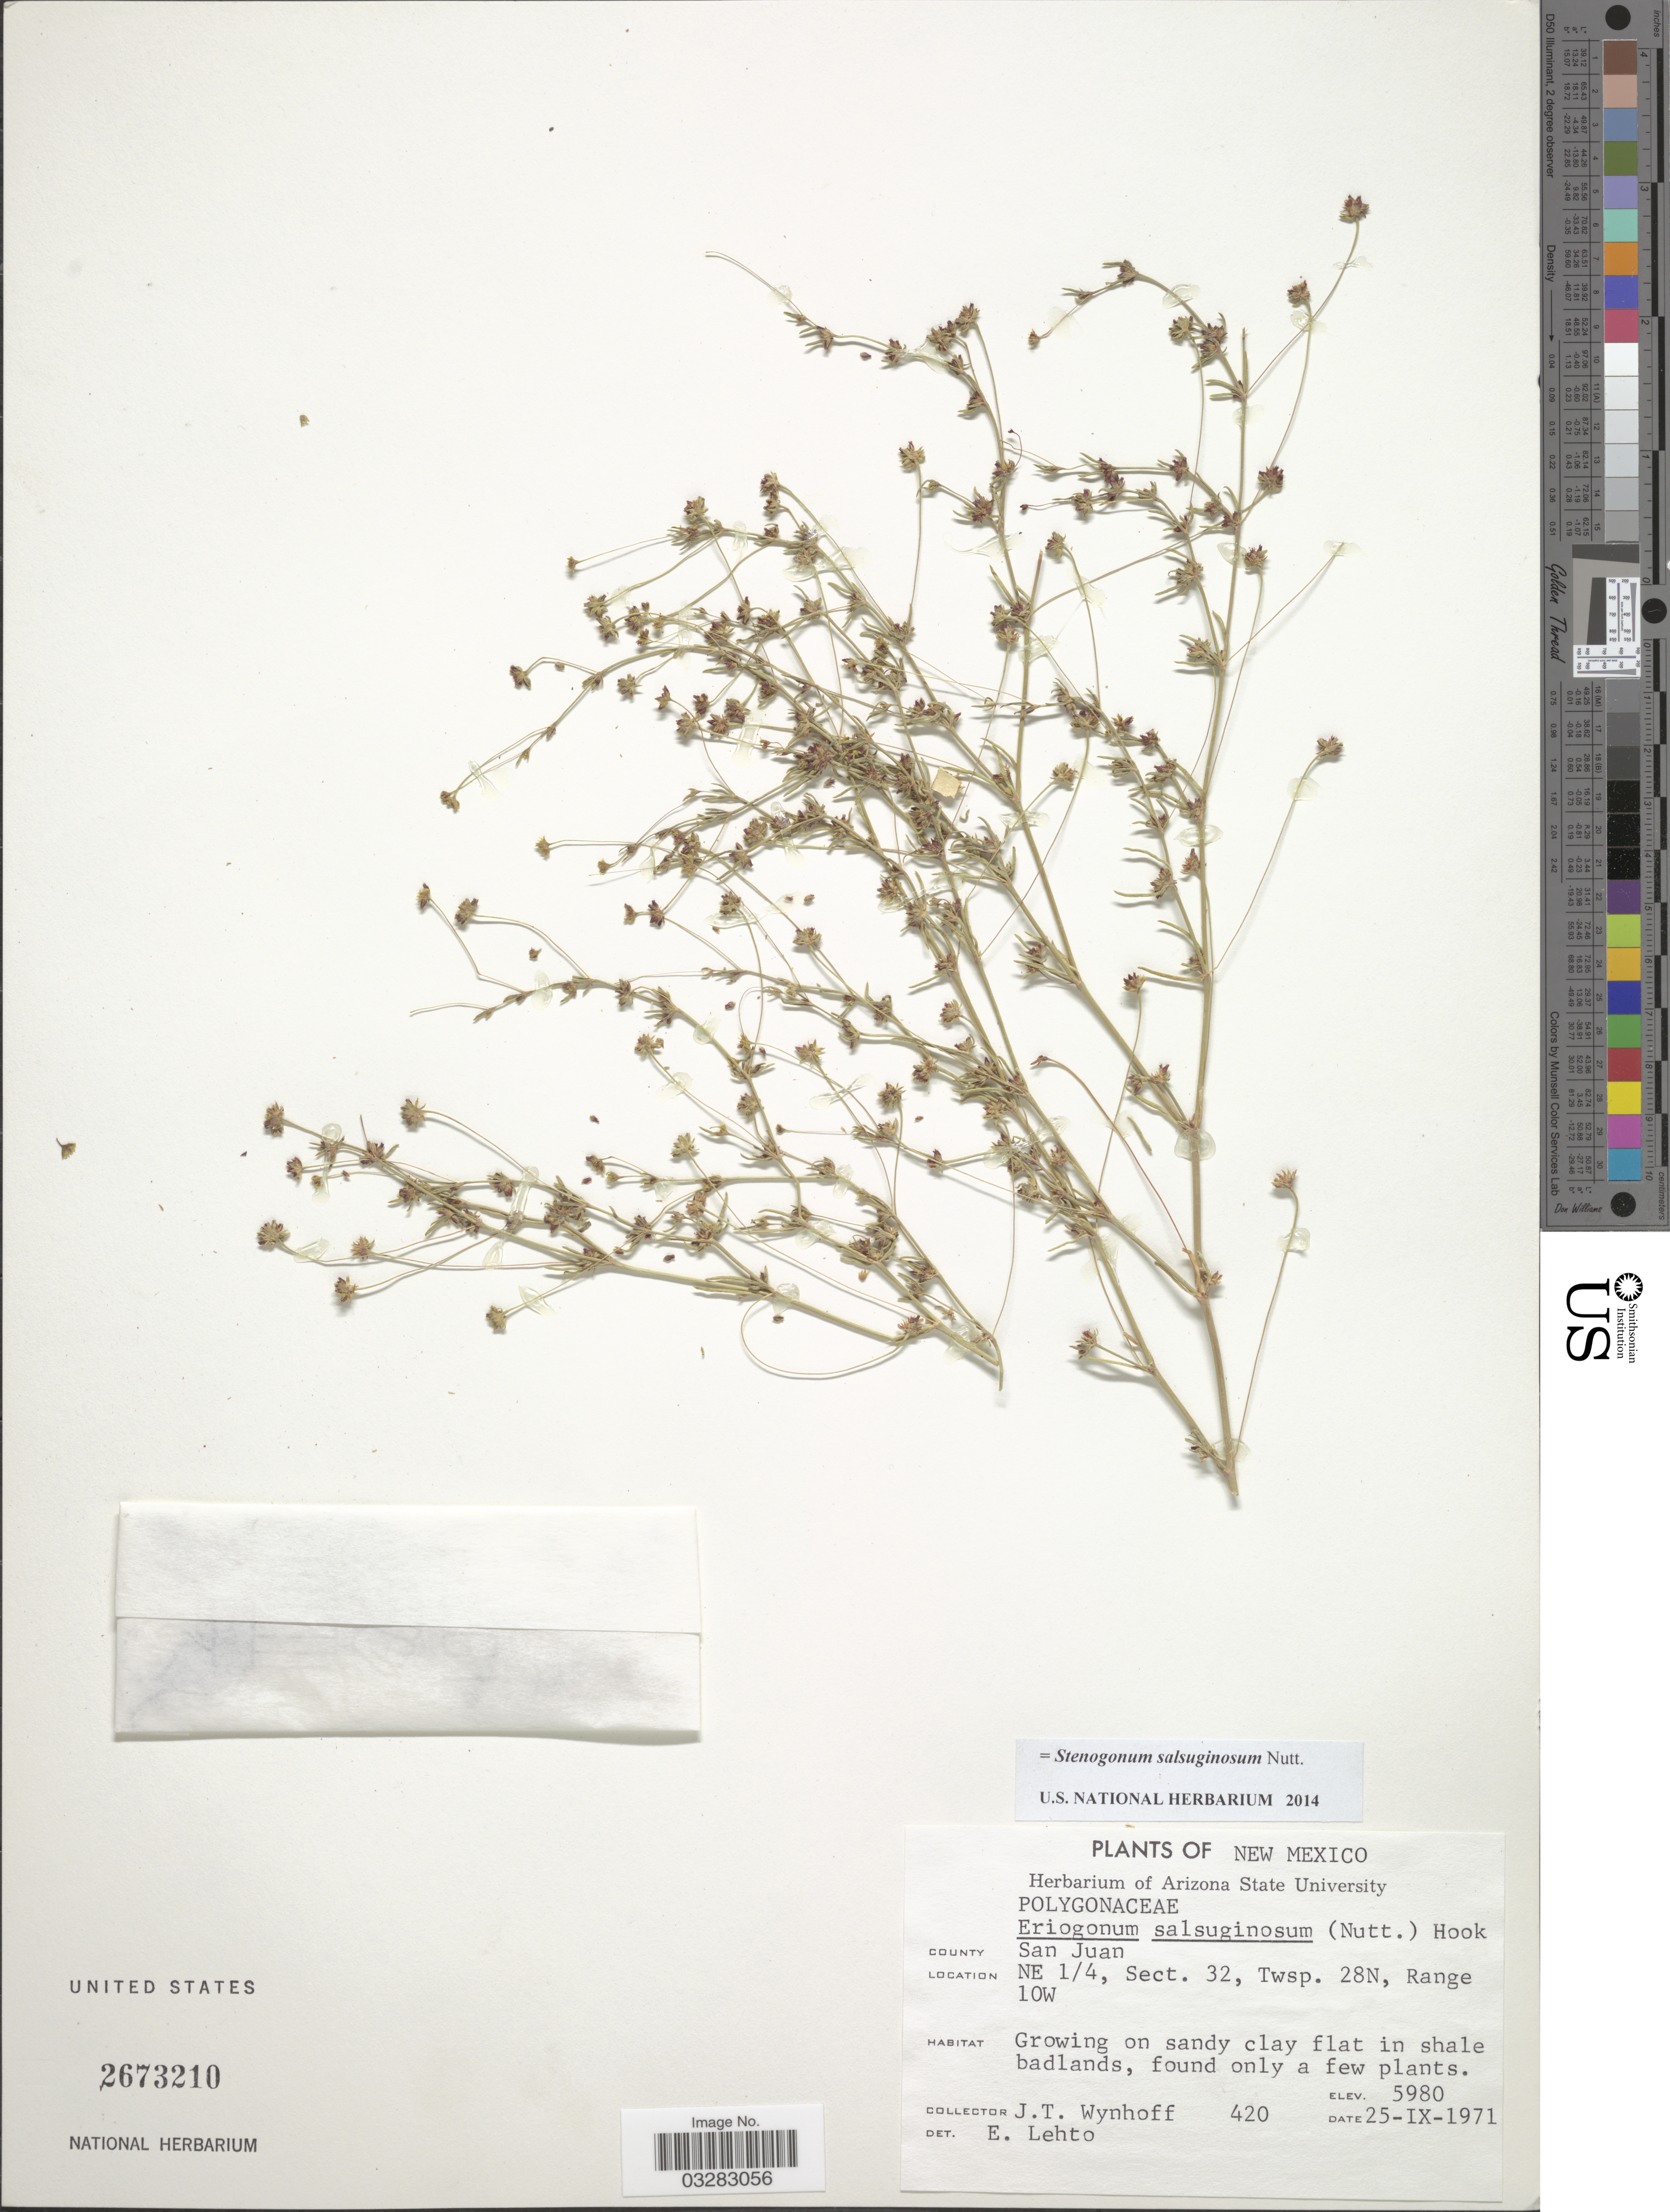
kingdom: Plantae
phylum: Tracheophyta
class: Magnoliopsida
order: Caryophyllales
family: Polygonaceae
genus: Stenogonum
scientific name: Stenogonum salsuginosum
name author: Nutt.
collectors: J. Wynhoff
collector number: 420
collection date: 1971-09-25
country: United States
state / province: New Mexico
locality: County San Juan. NE 1/4, Sect. 32, Twsp. 28N, Range 10W.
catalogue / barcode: US 2673210